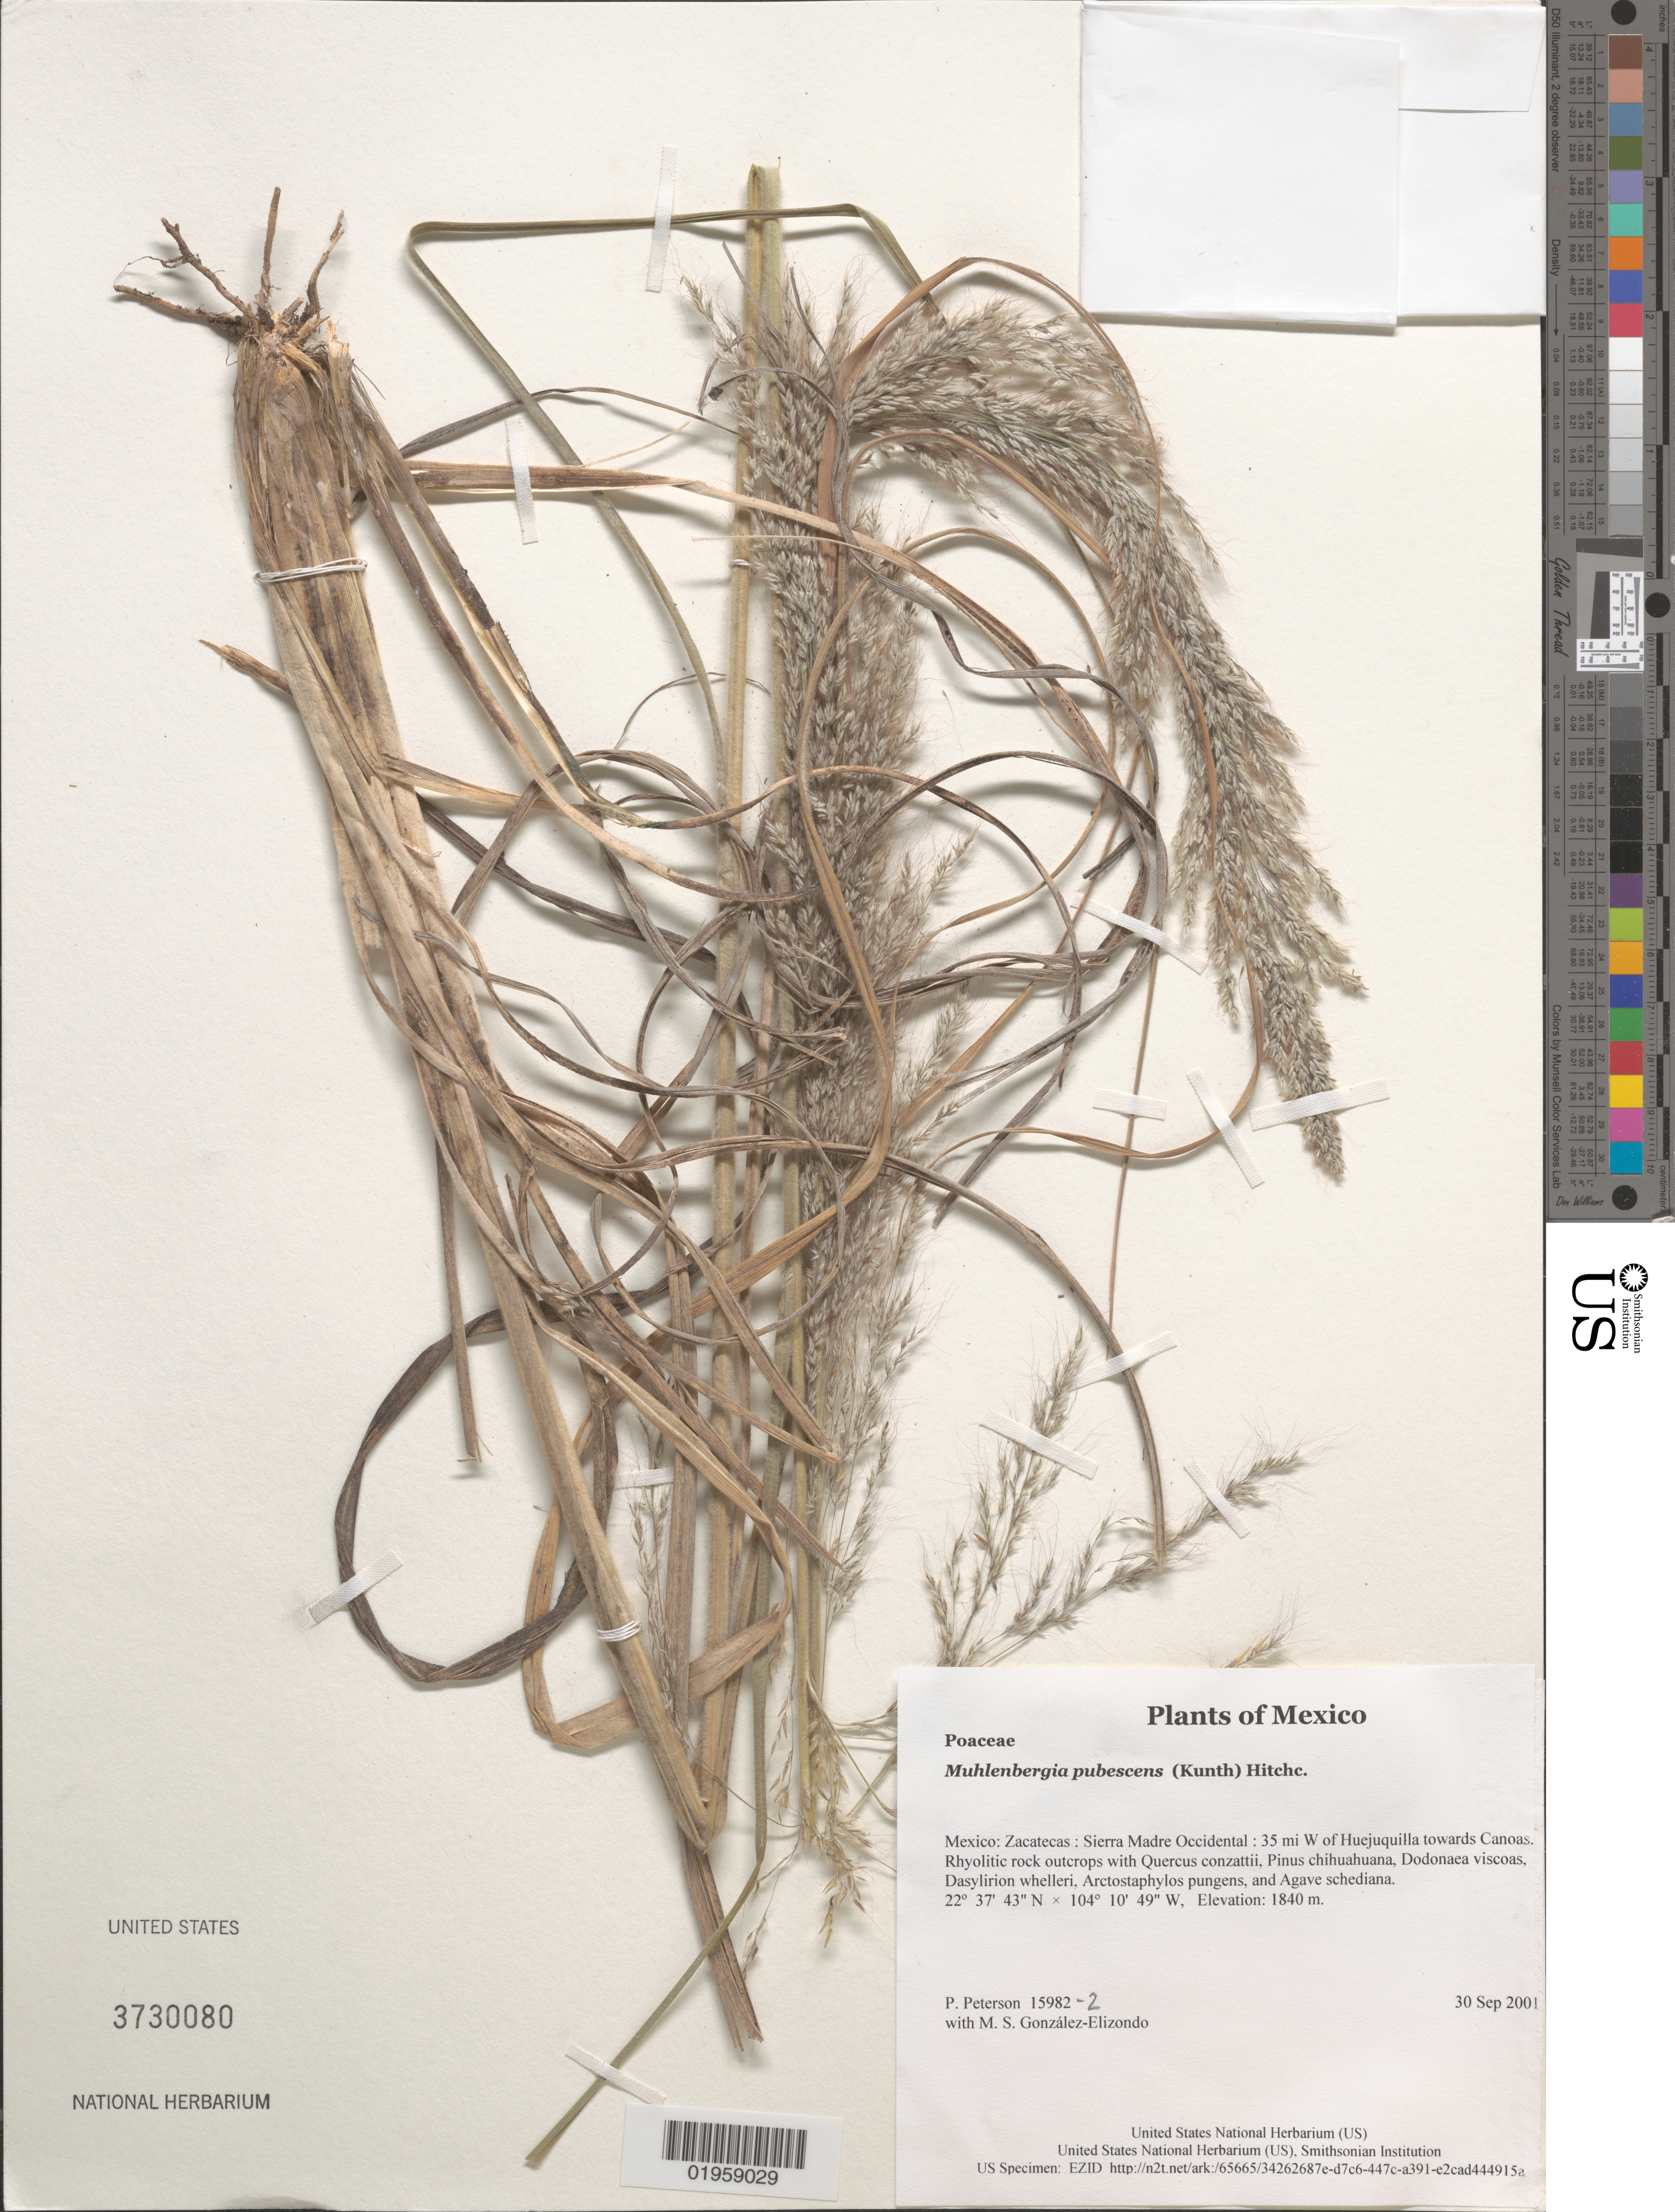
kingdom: Plantae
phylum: Tracheophyta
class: Liliopsida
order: Poales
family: Poaceae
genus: Muhlenbergia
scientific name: Muhlenbergia tenuifolia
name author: (Kunth) Kunth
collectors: P. M. Peterson & M. S. González-Elizondo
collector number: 15973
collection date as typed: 30 Sep 2001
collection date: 2001-09-30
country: Mexico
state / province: Zacatecas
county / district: Sierra Madre Occidental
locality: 16.2 mi W of Huejuquilla above Rio Atengo crossing.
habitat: Dry calcareous flats and slopes with ~Prosopis and Croton~.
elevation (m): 1080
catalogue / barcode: US 3730080